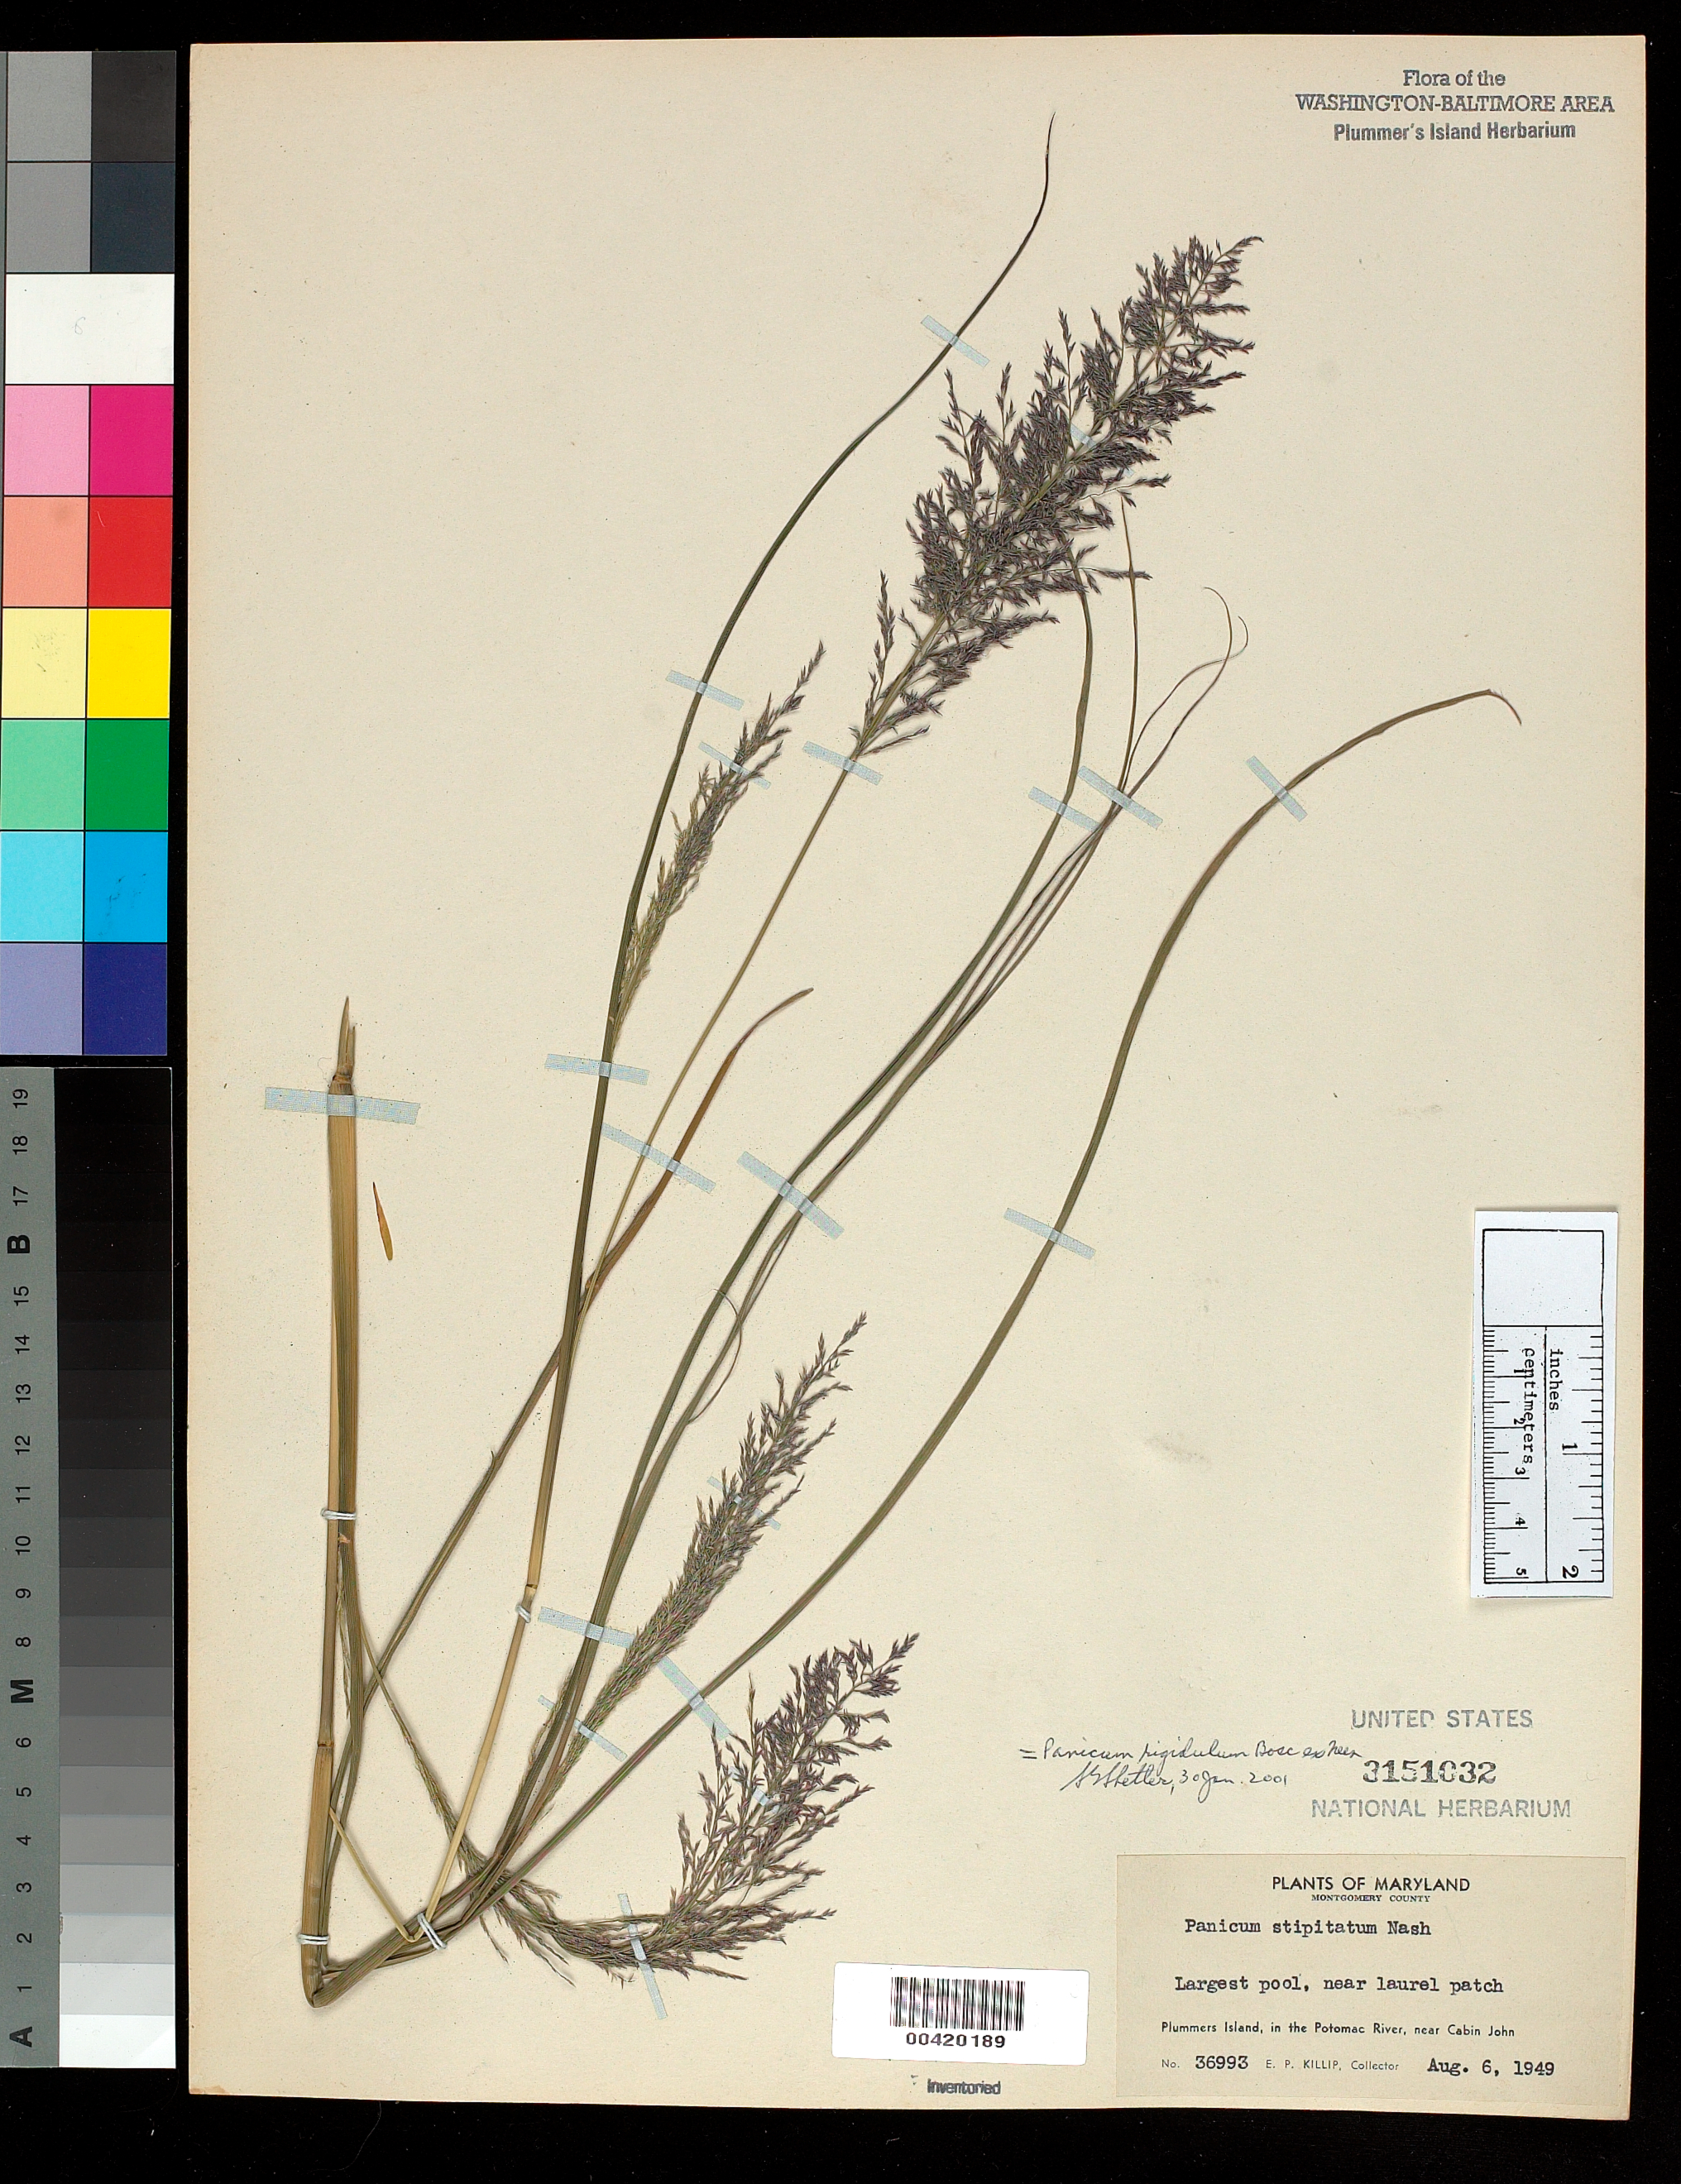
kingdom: Plantae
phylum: Tracheophyta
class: Liliopsida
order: Poales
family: Poaceae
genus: Coleataenia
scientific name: Coleataenia rigidula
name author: (Bosc ex Nees) LeBlond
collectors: E. P. Killip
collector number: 36993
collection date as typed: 06 Aug 1949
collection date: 1949-08-06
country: United States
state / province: Maryland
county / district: Montgomery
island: Plummers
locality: Plummer's Island; largest pool, near Laurel Patch C. & O. Canal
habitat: Pool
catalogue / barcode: US 3151032